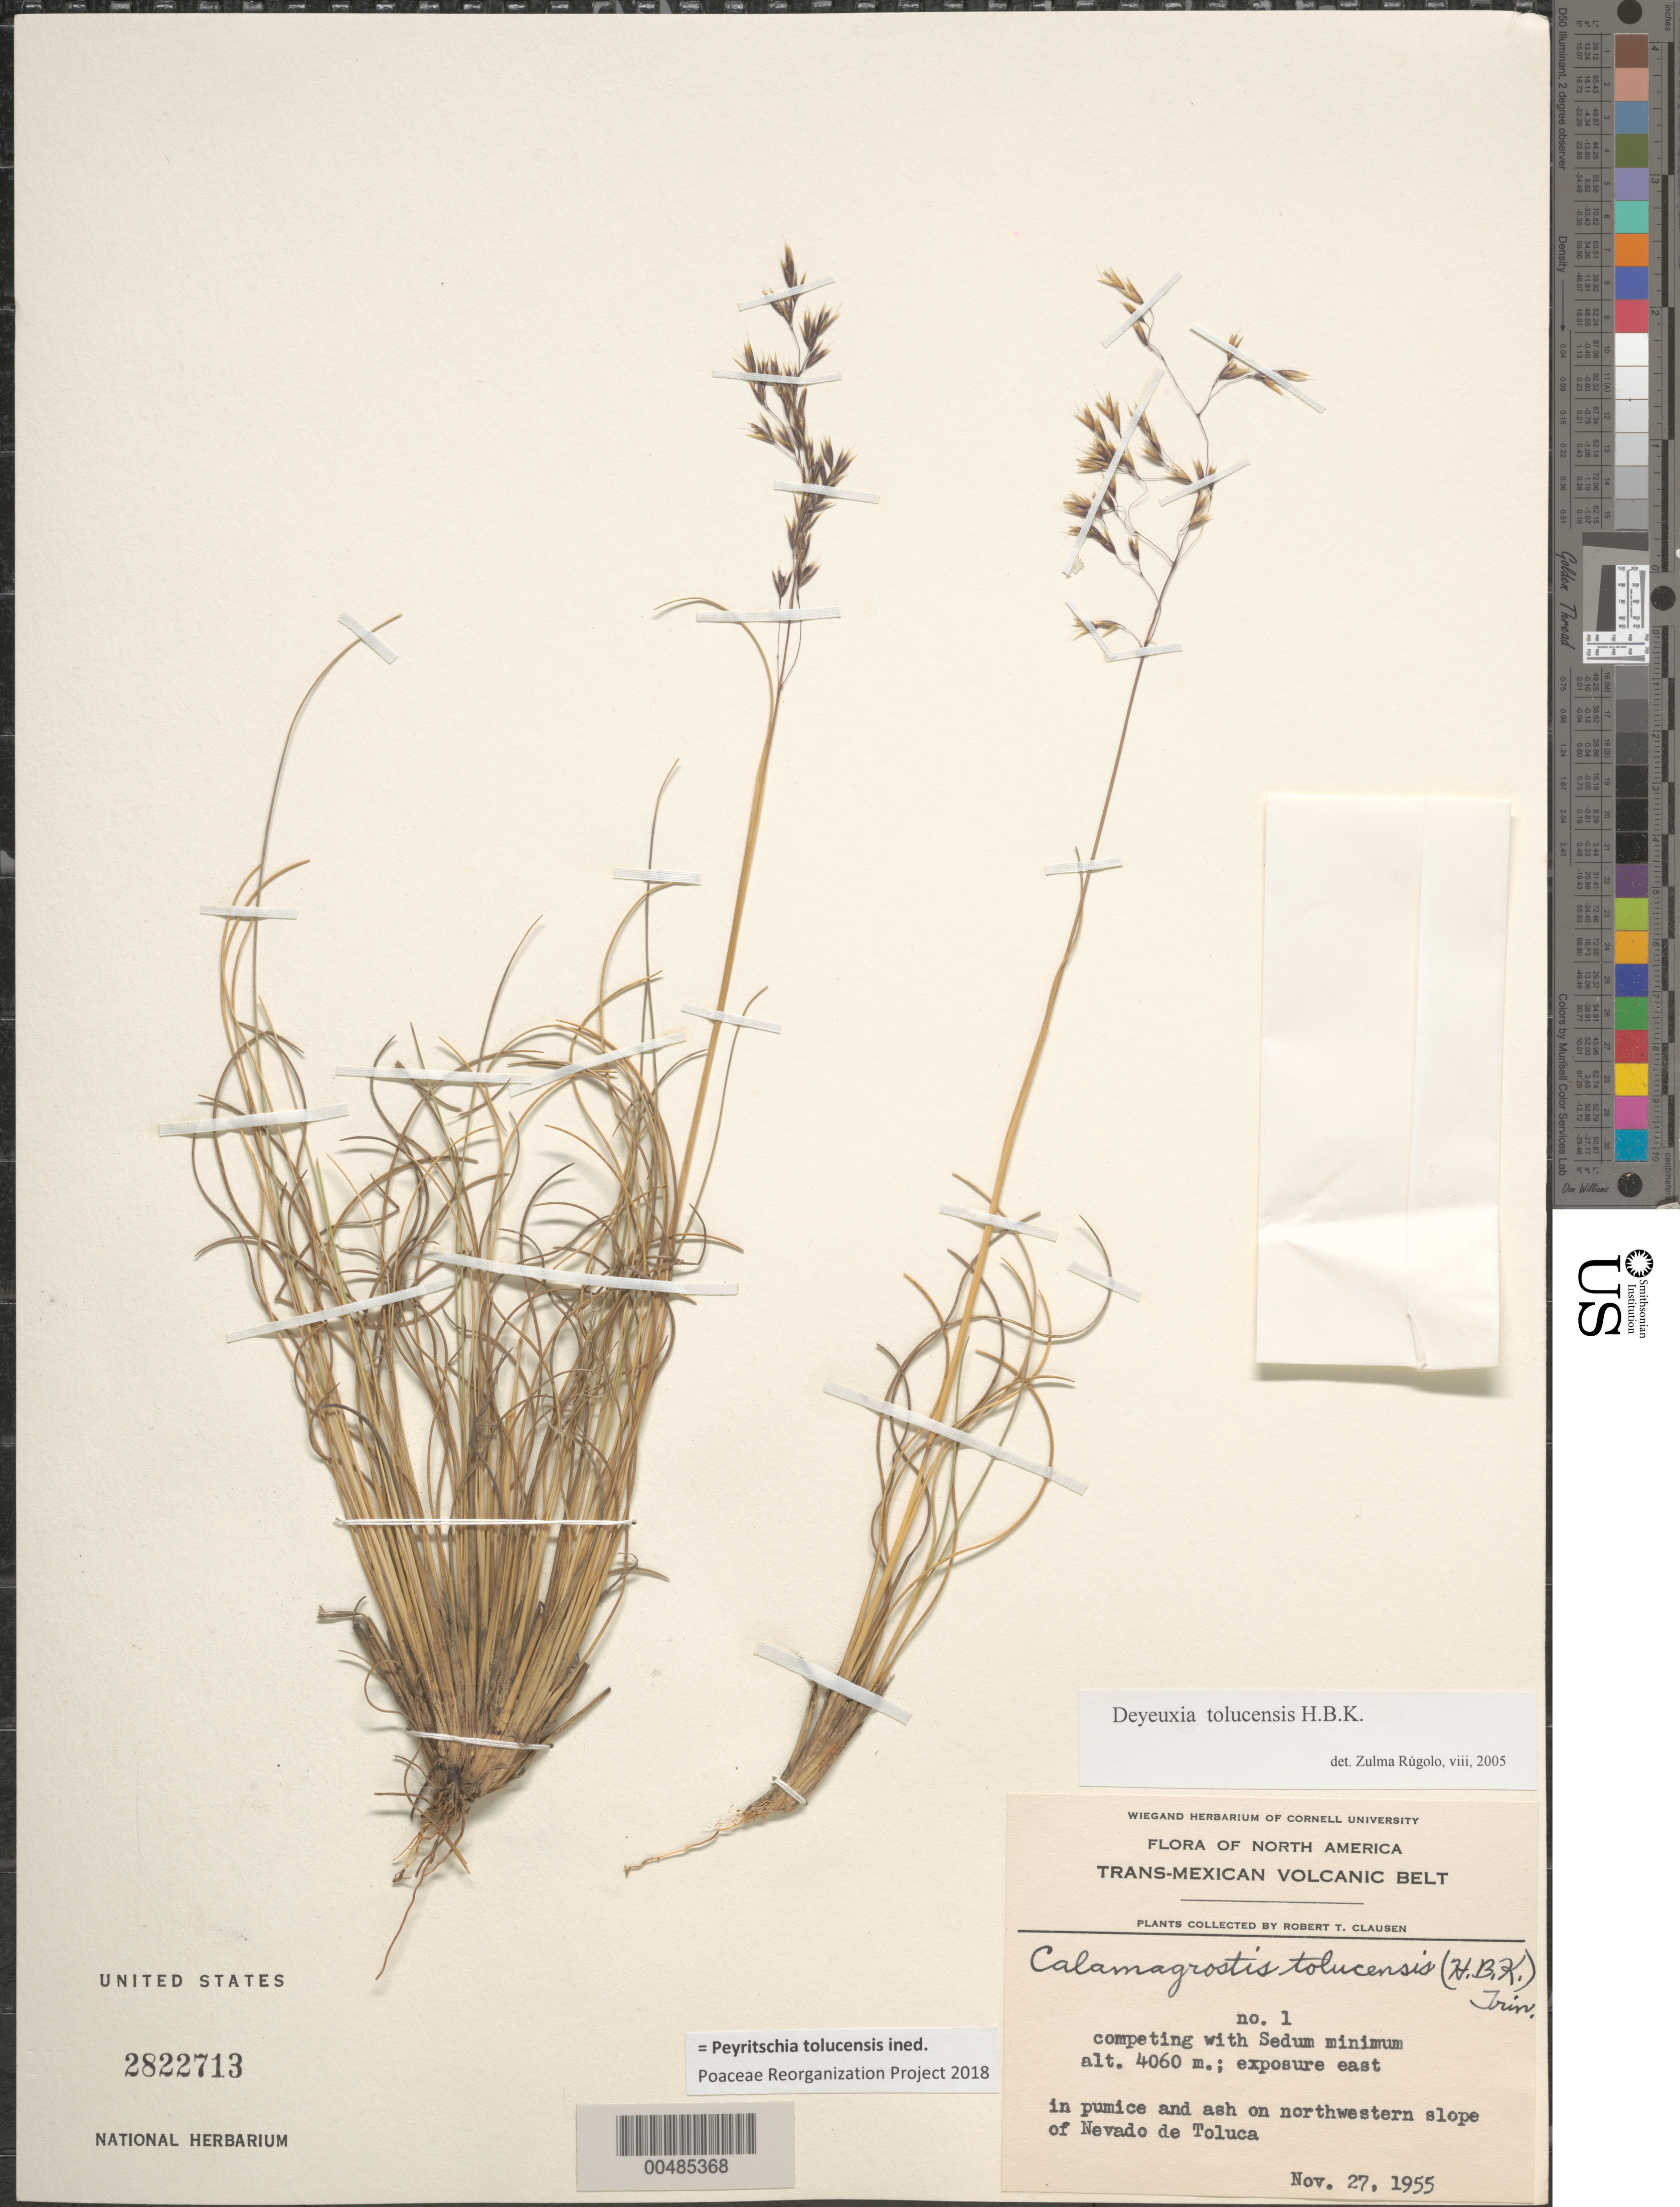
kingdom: Plantae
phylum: Tracheophyta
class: Liliopsida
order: Poales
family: Poaceae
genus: Peyritschia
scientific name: Peyritschia tolucensis ined.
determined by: Poaceae Reorganization Project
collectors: R. T. Clausen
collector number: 1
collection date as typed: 27 Nov 1955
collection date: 1955-11-27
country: Mexico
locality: NW slope of Nevado de Toluca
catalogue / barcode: US 2822713